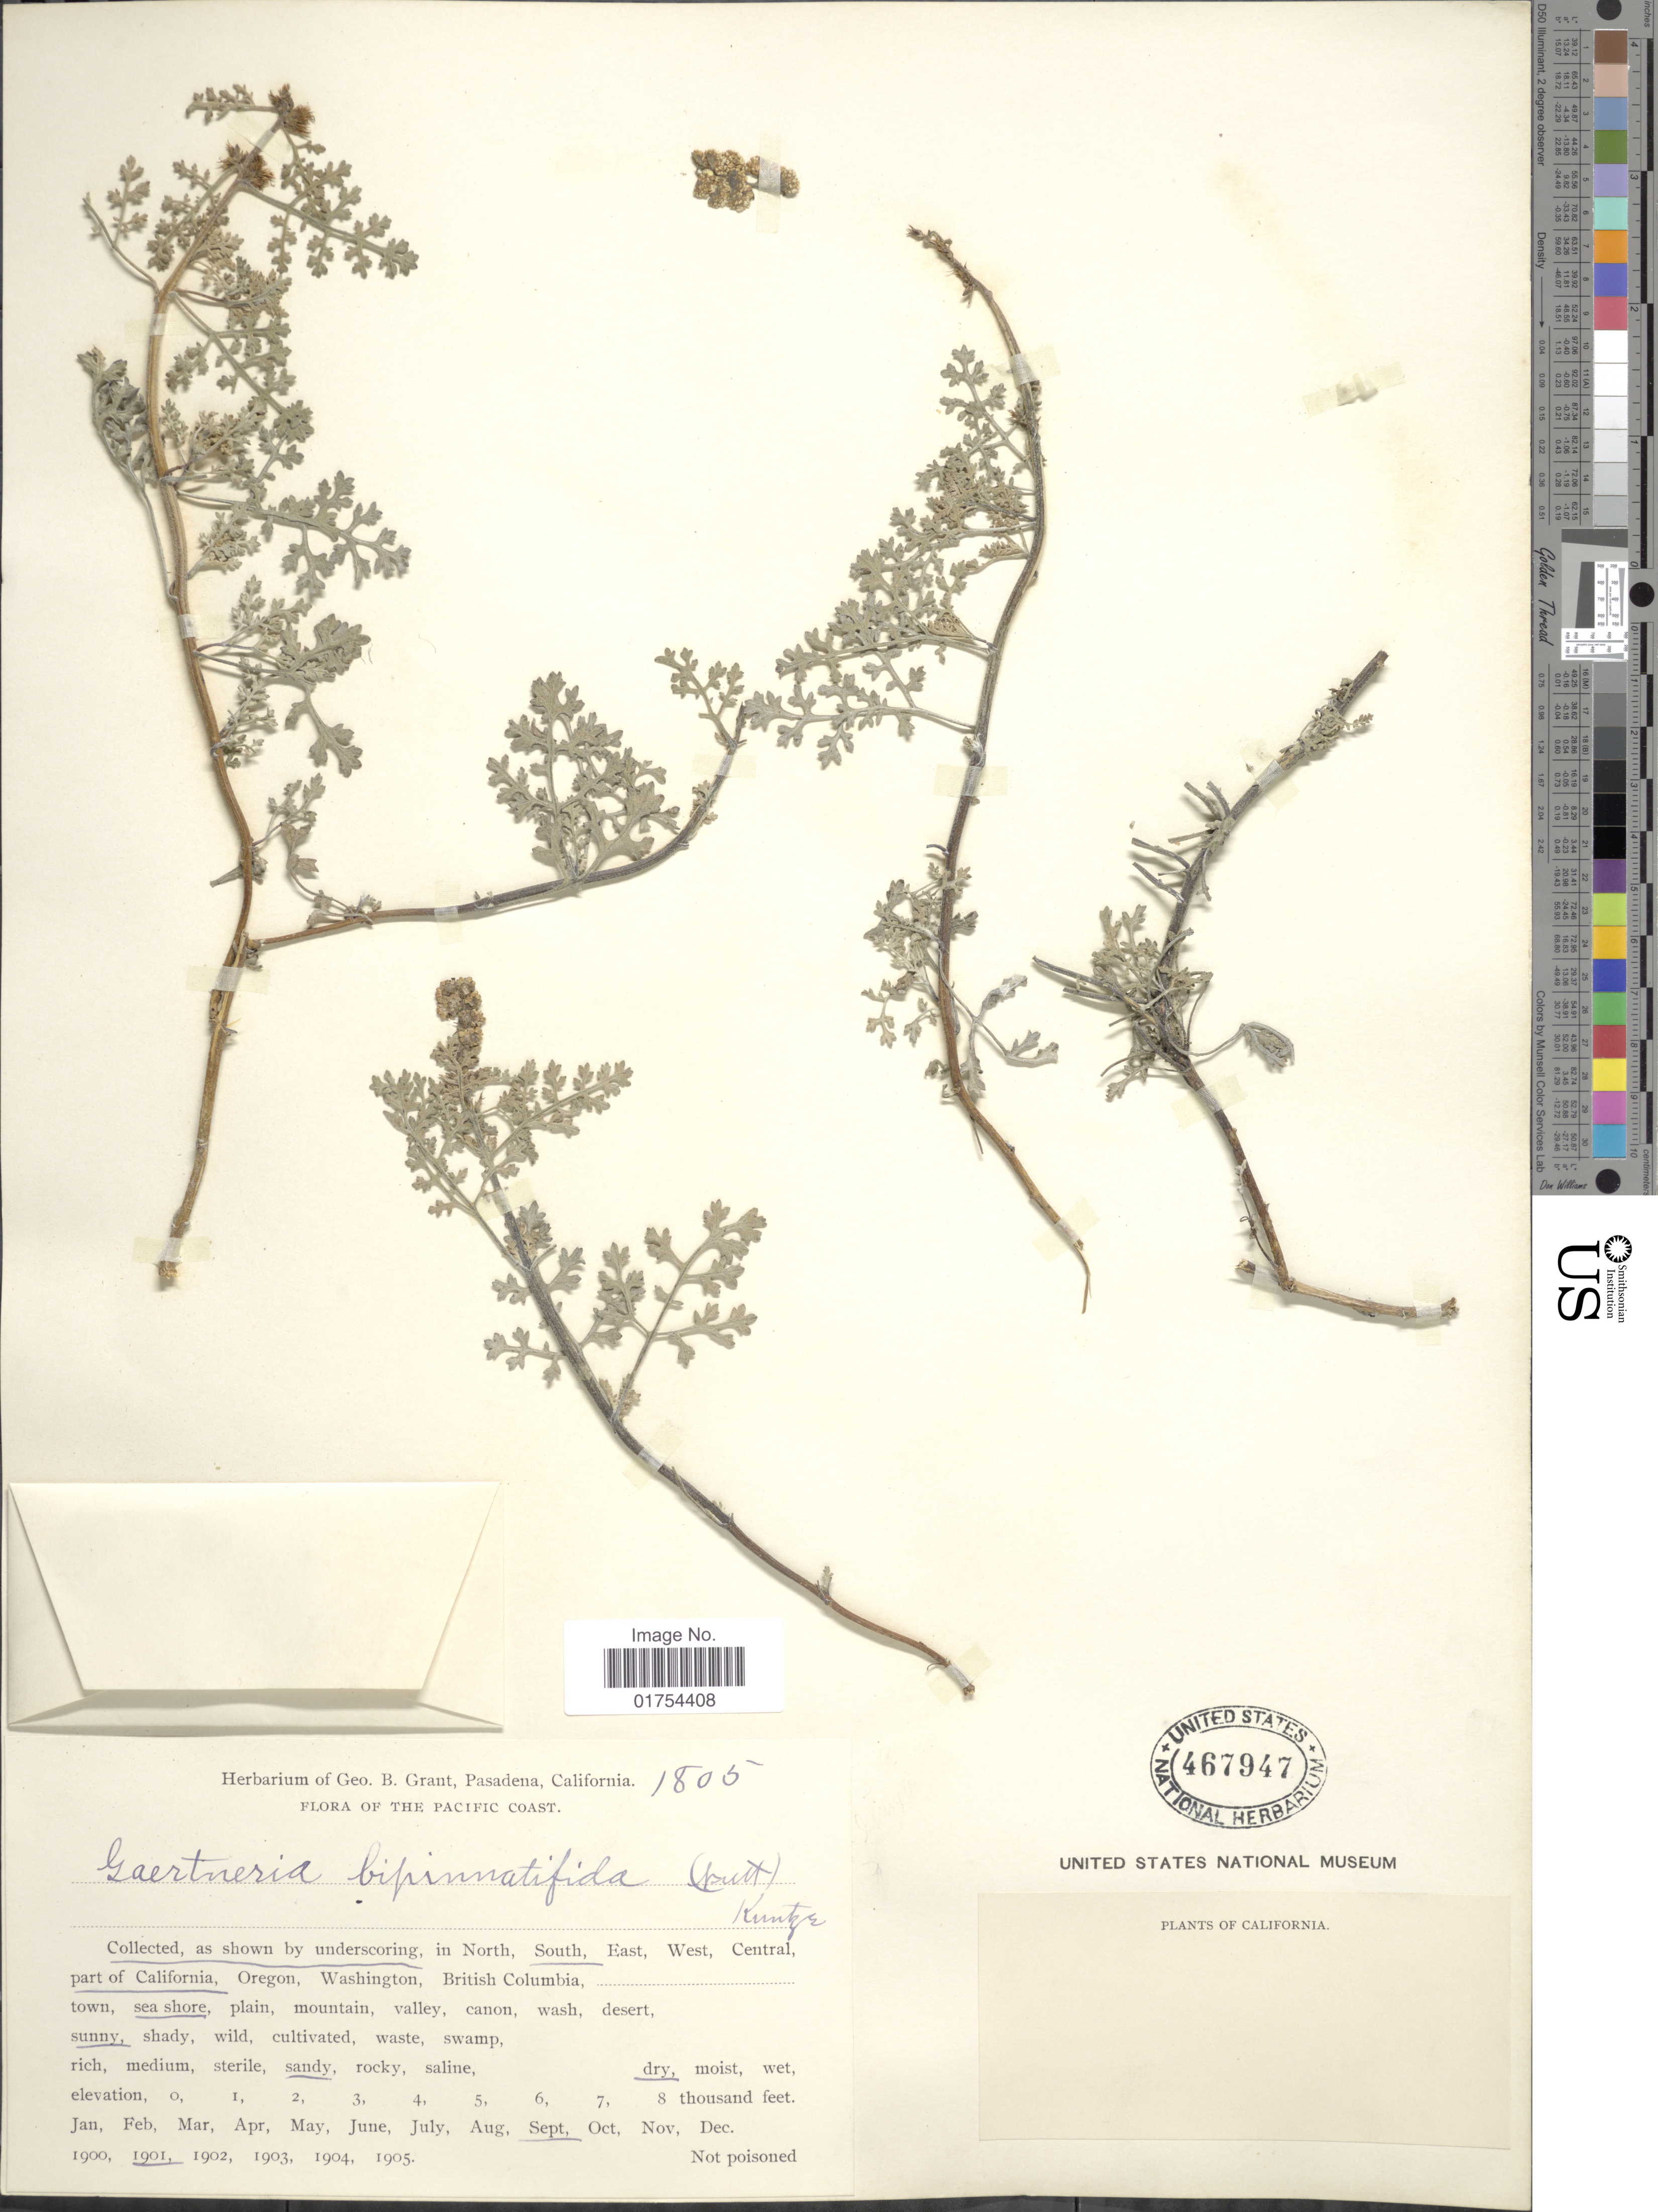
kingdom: Plantae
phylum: Tracheophyta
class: Magnoliopsida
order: Asterales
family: Asteraceae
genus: Franseria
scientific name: Franseria bipinnatifida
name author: (A. Gray) A. Gray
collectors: ex herb. Geo. B. Grant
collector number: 1805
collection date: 1901-09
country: United States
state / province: California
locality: Pacific Coast, South part of California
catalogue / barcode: US 467947